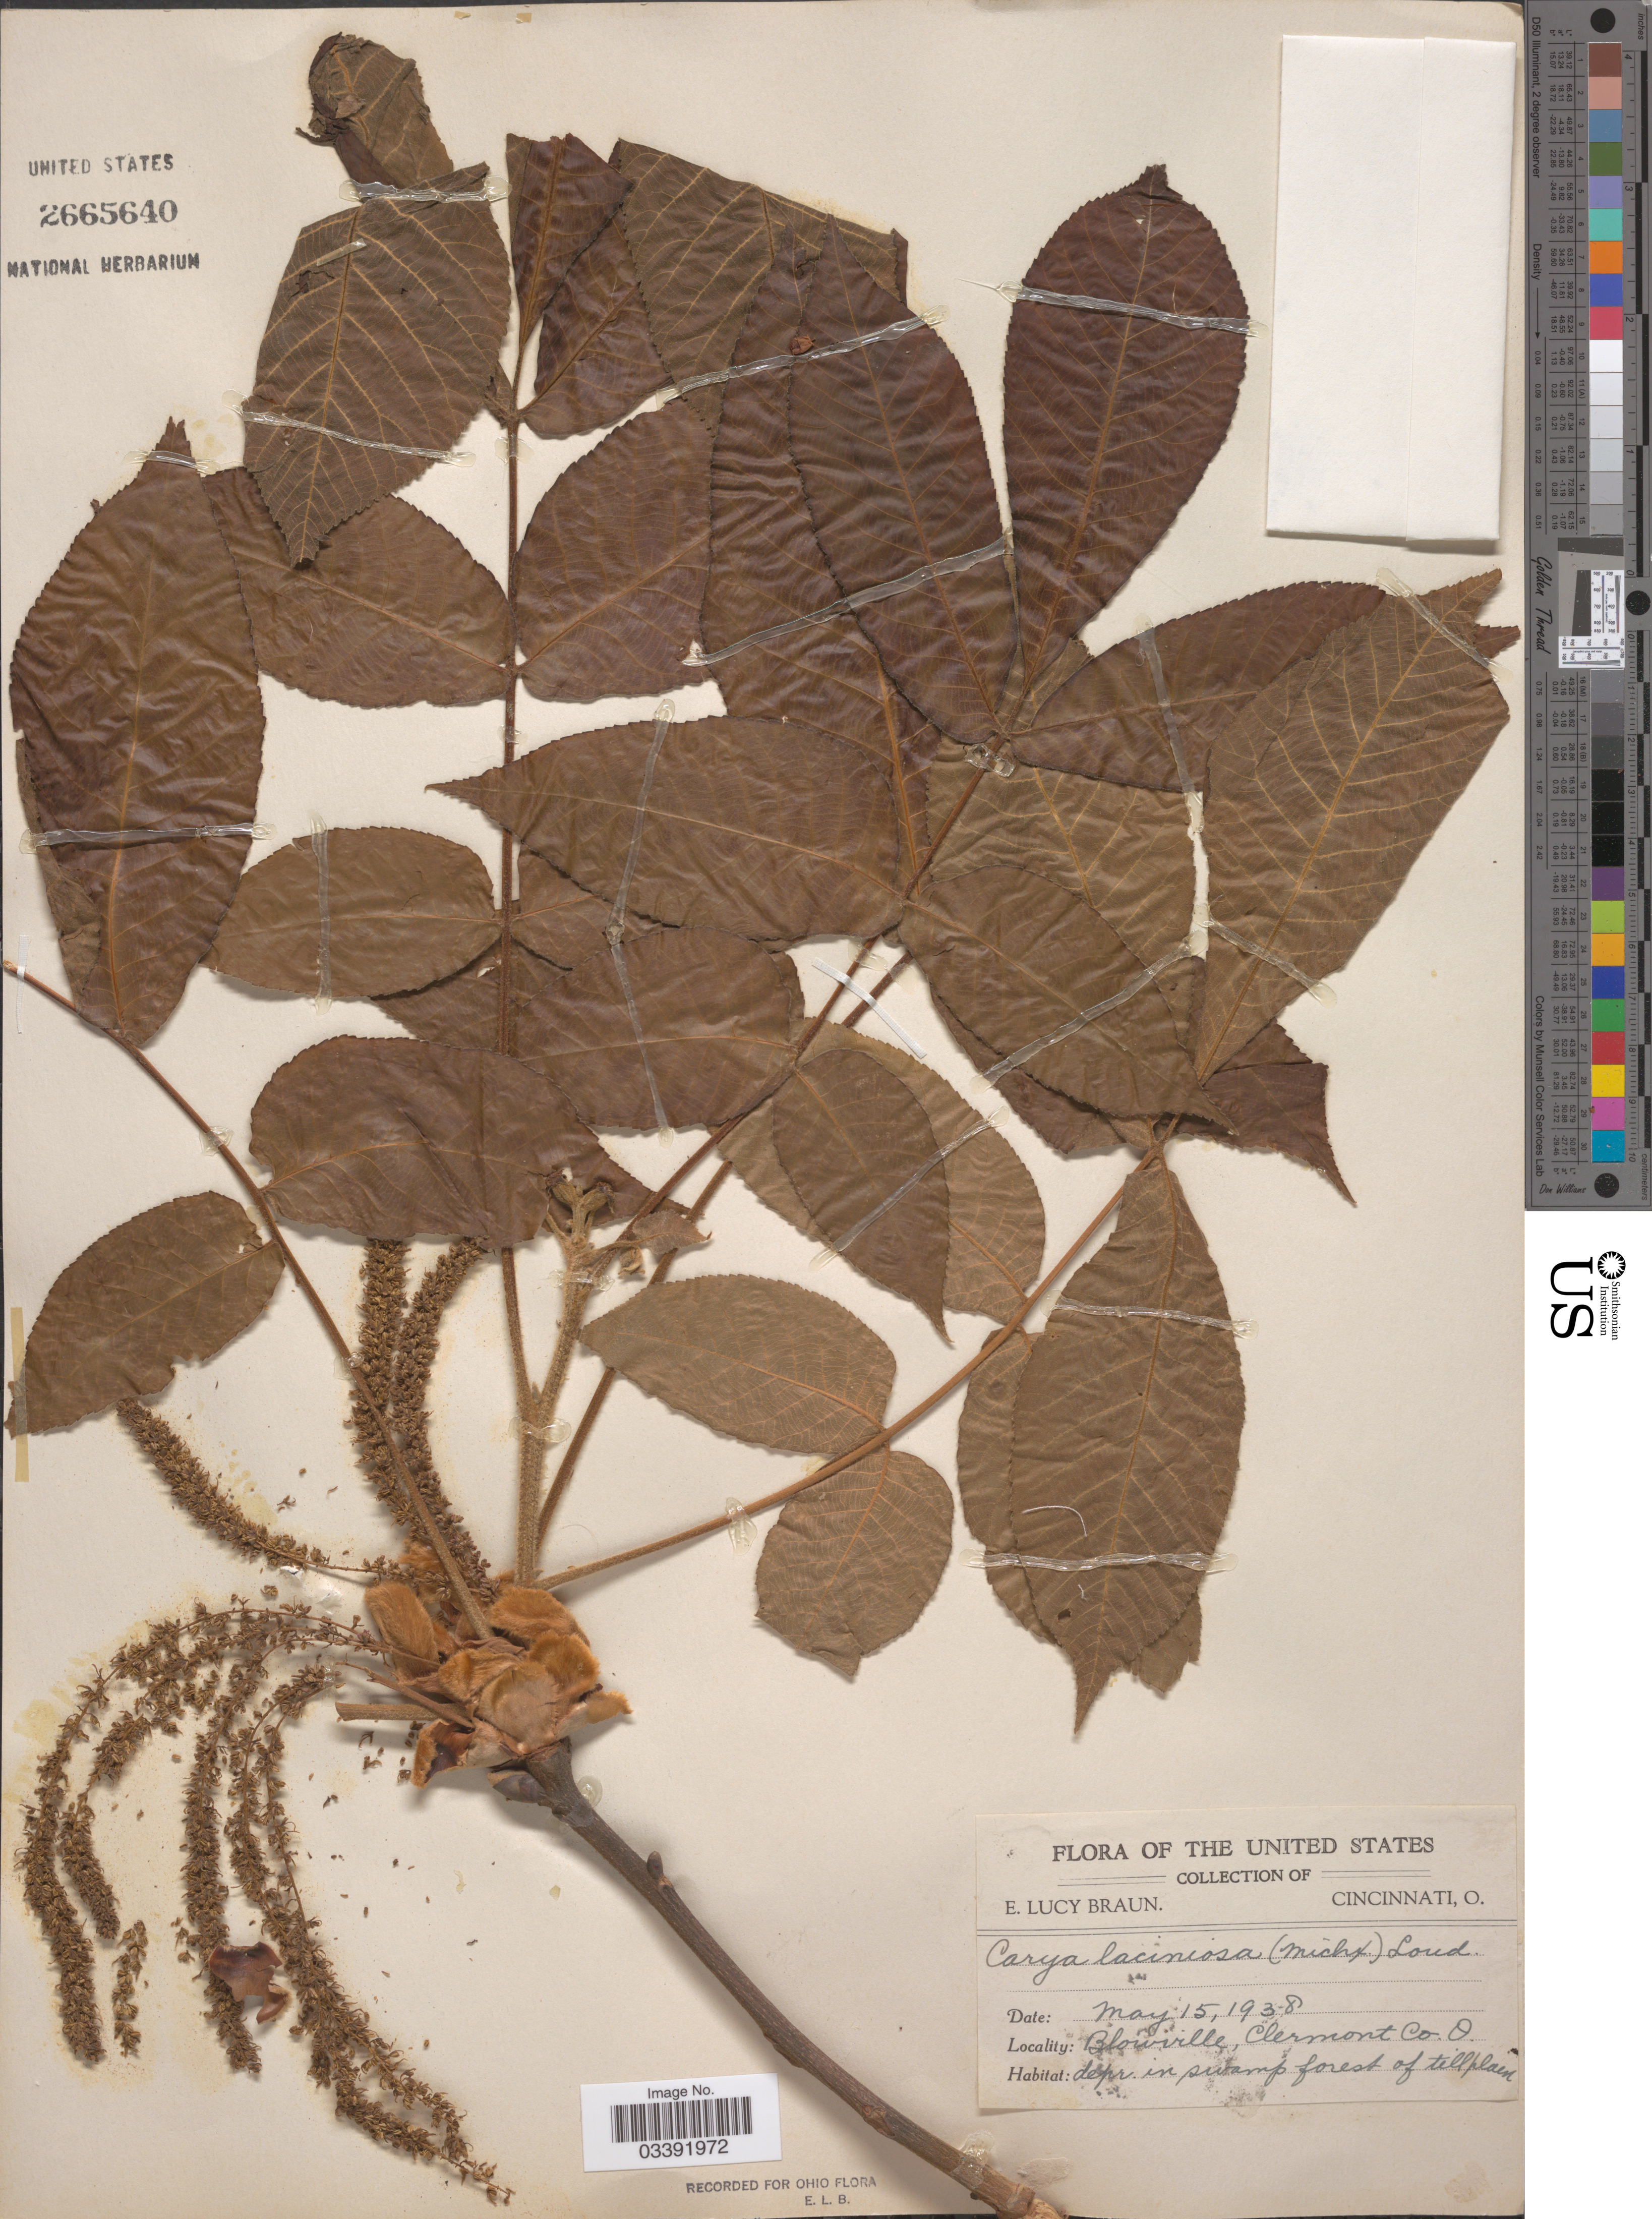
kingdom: Plantae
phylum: Tracheophyta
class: Magnoliopsida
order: Fagales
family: Juglandaceae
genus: Carya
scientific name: Carya laciniosa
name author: (F. Michx.) G. Don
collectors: E. L. Braun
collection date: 1938-05-15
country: United States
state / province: Ohio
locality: Blowville, Clermont Co.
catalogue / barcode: US 2665640